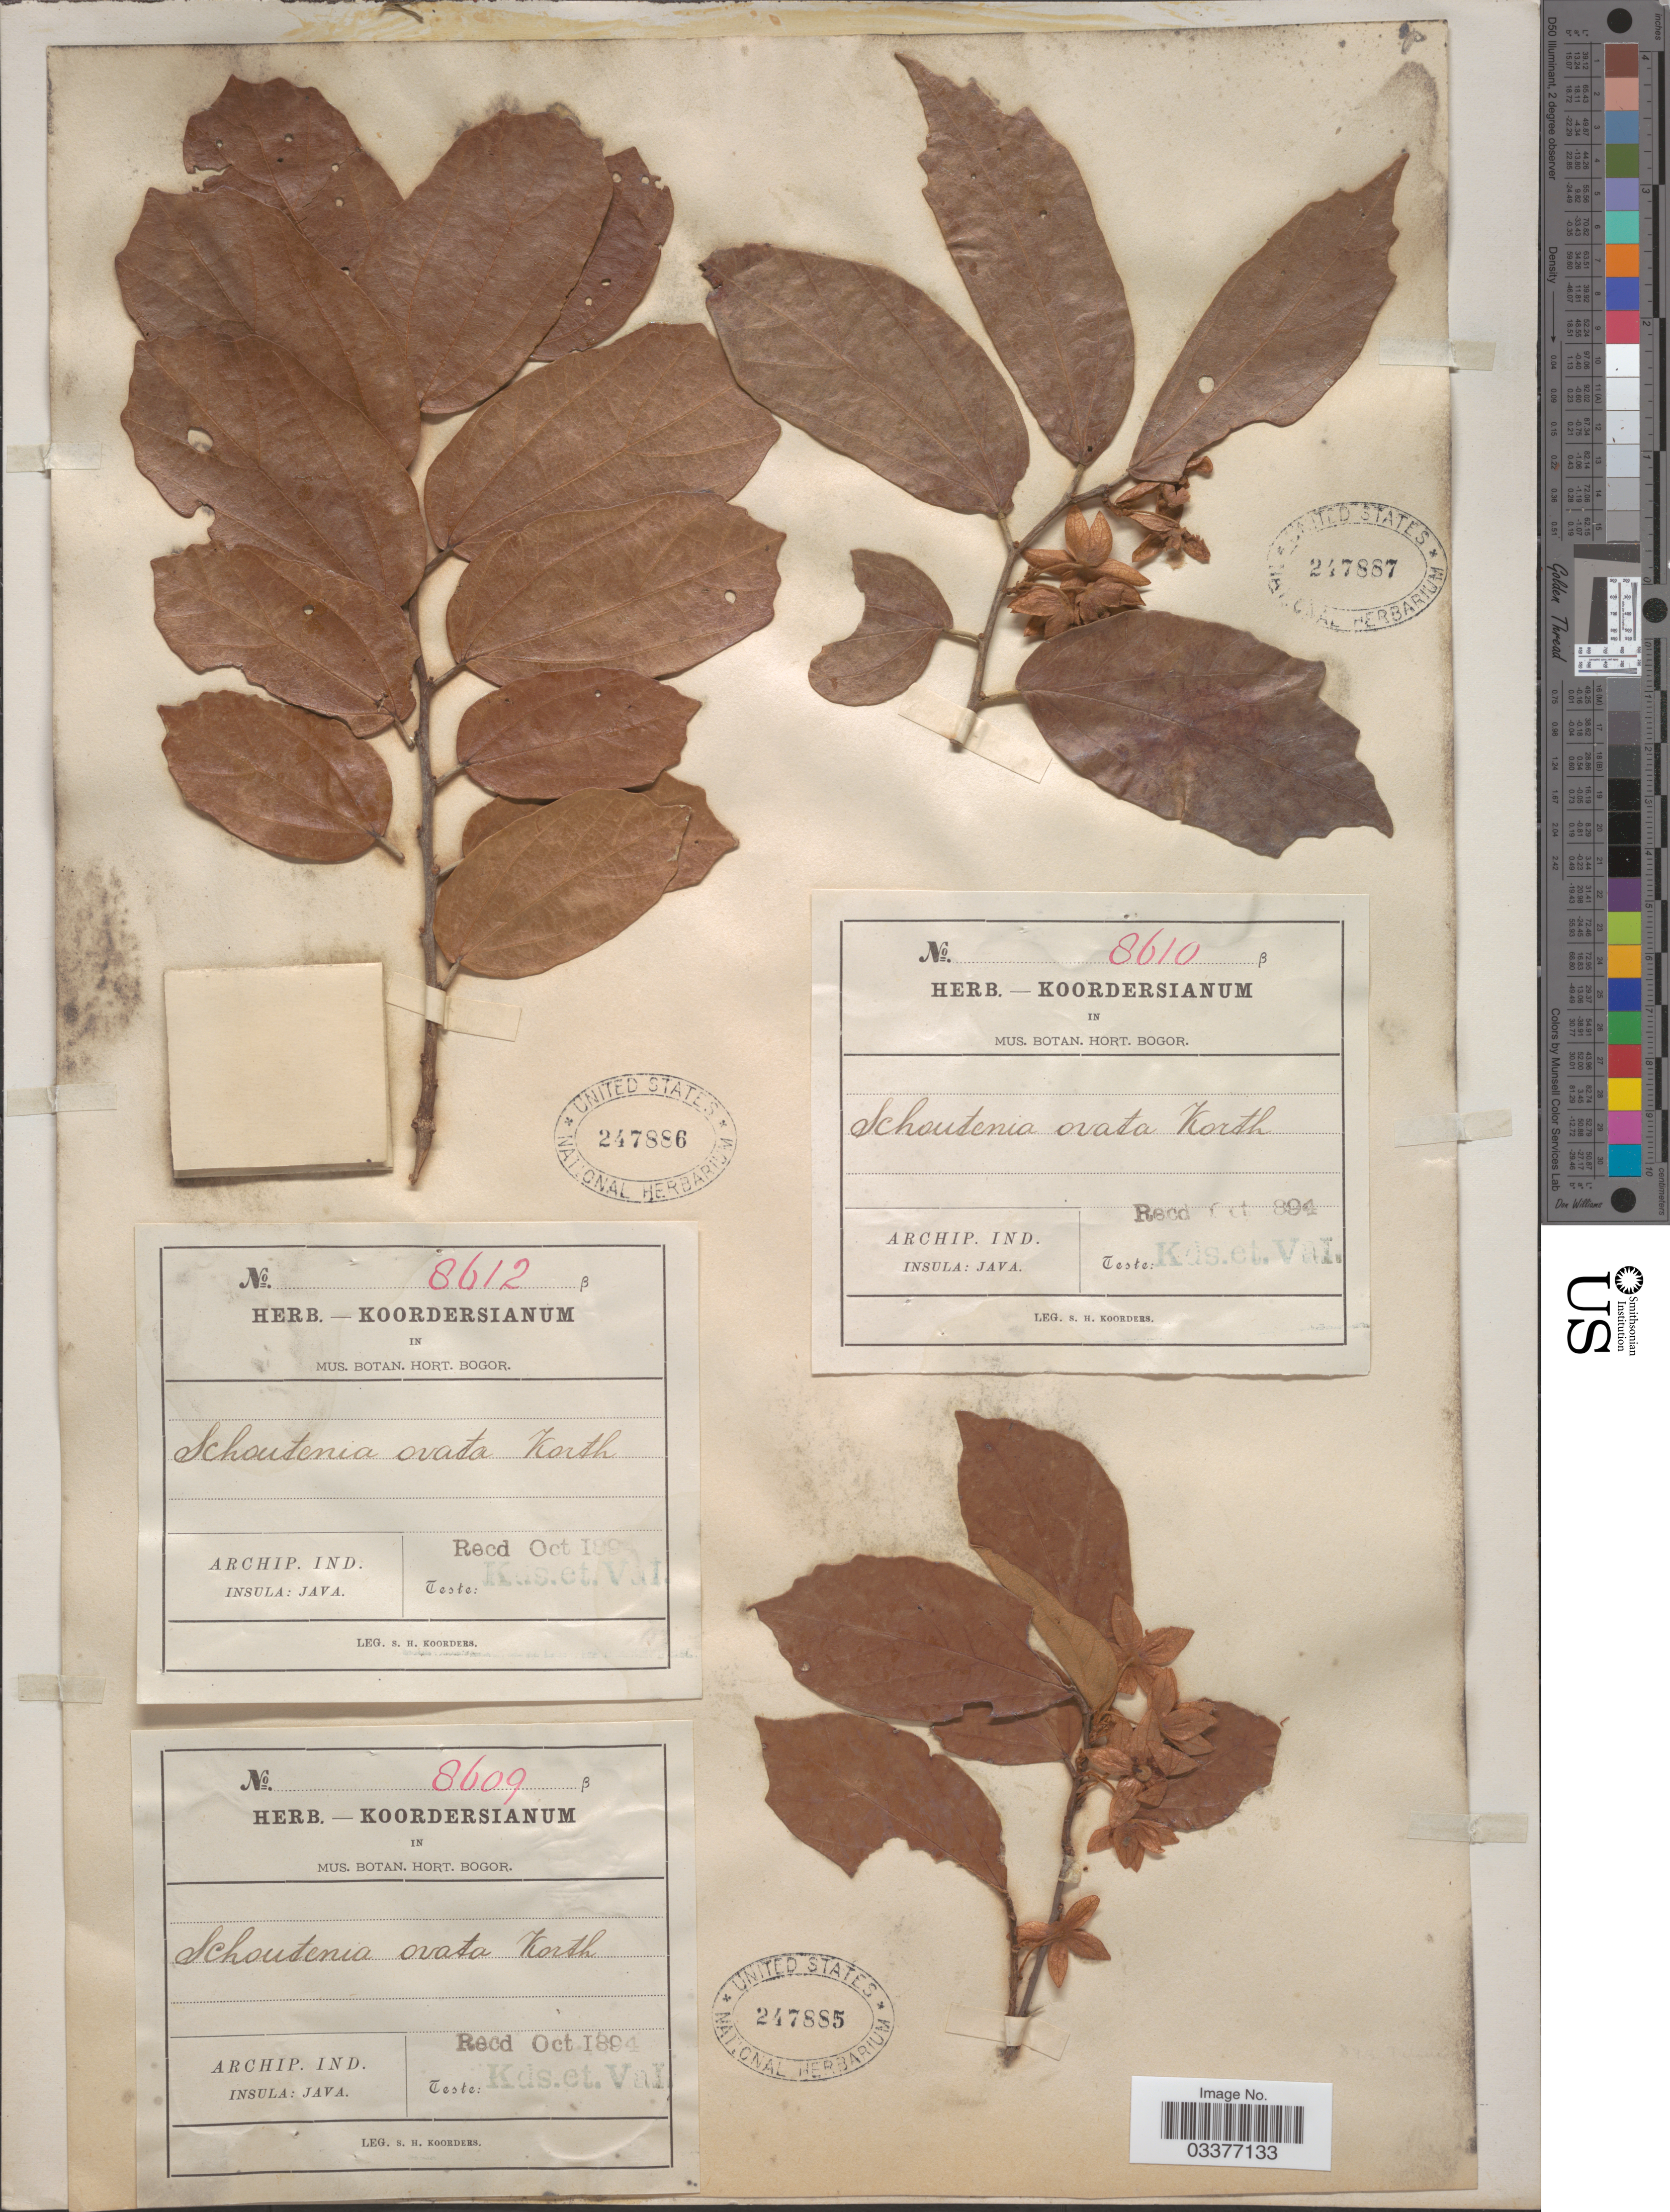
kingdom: Plantae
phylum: Tracheophyta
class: Magnoliopsida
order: Malvales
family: Malvaceae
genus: Schoutenia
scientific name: Schoutenia ovata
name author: Korth.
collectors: S. H. Koorders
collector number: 8612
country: Indonesia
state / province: Java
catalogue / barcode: US 247886